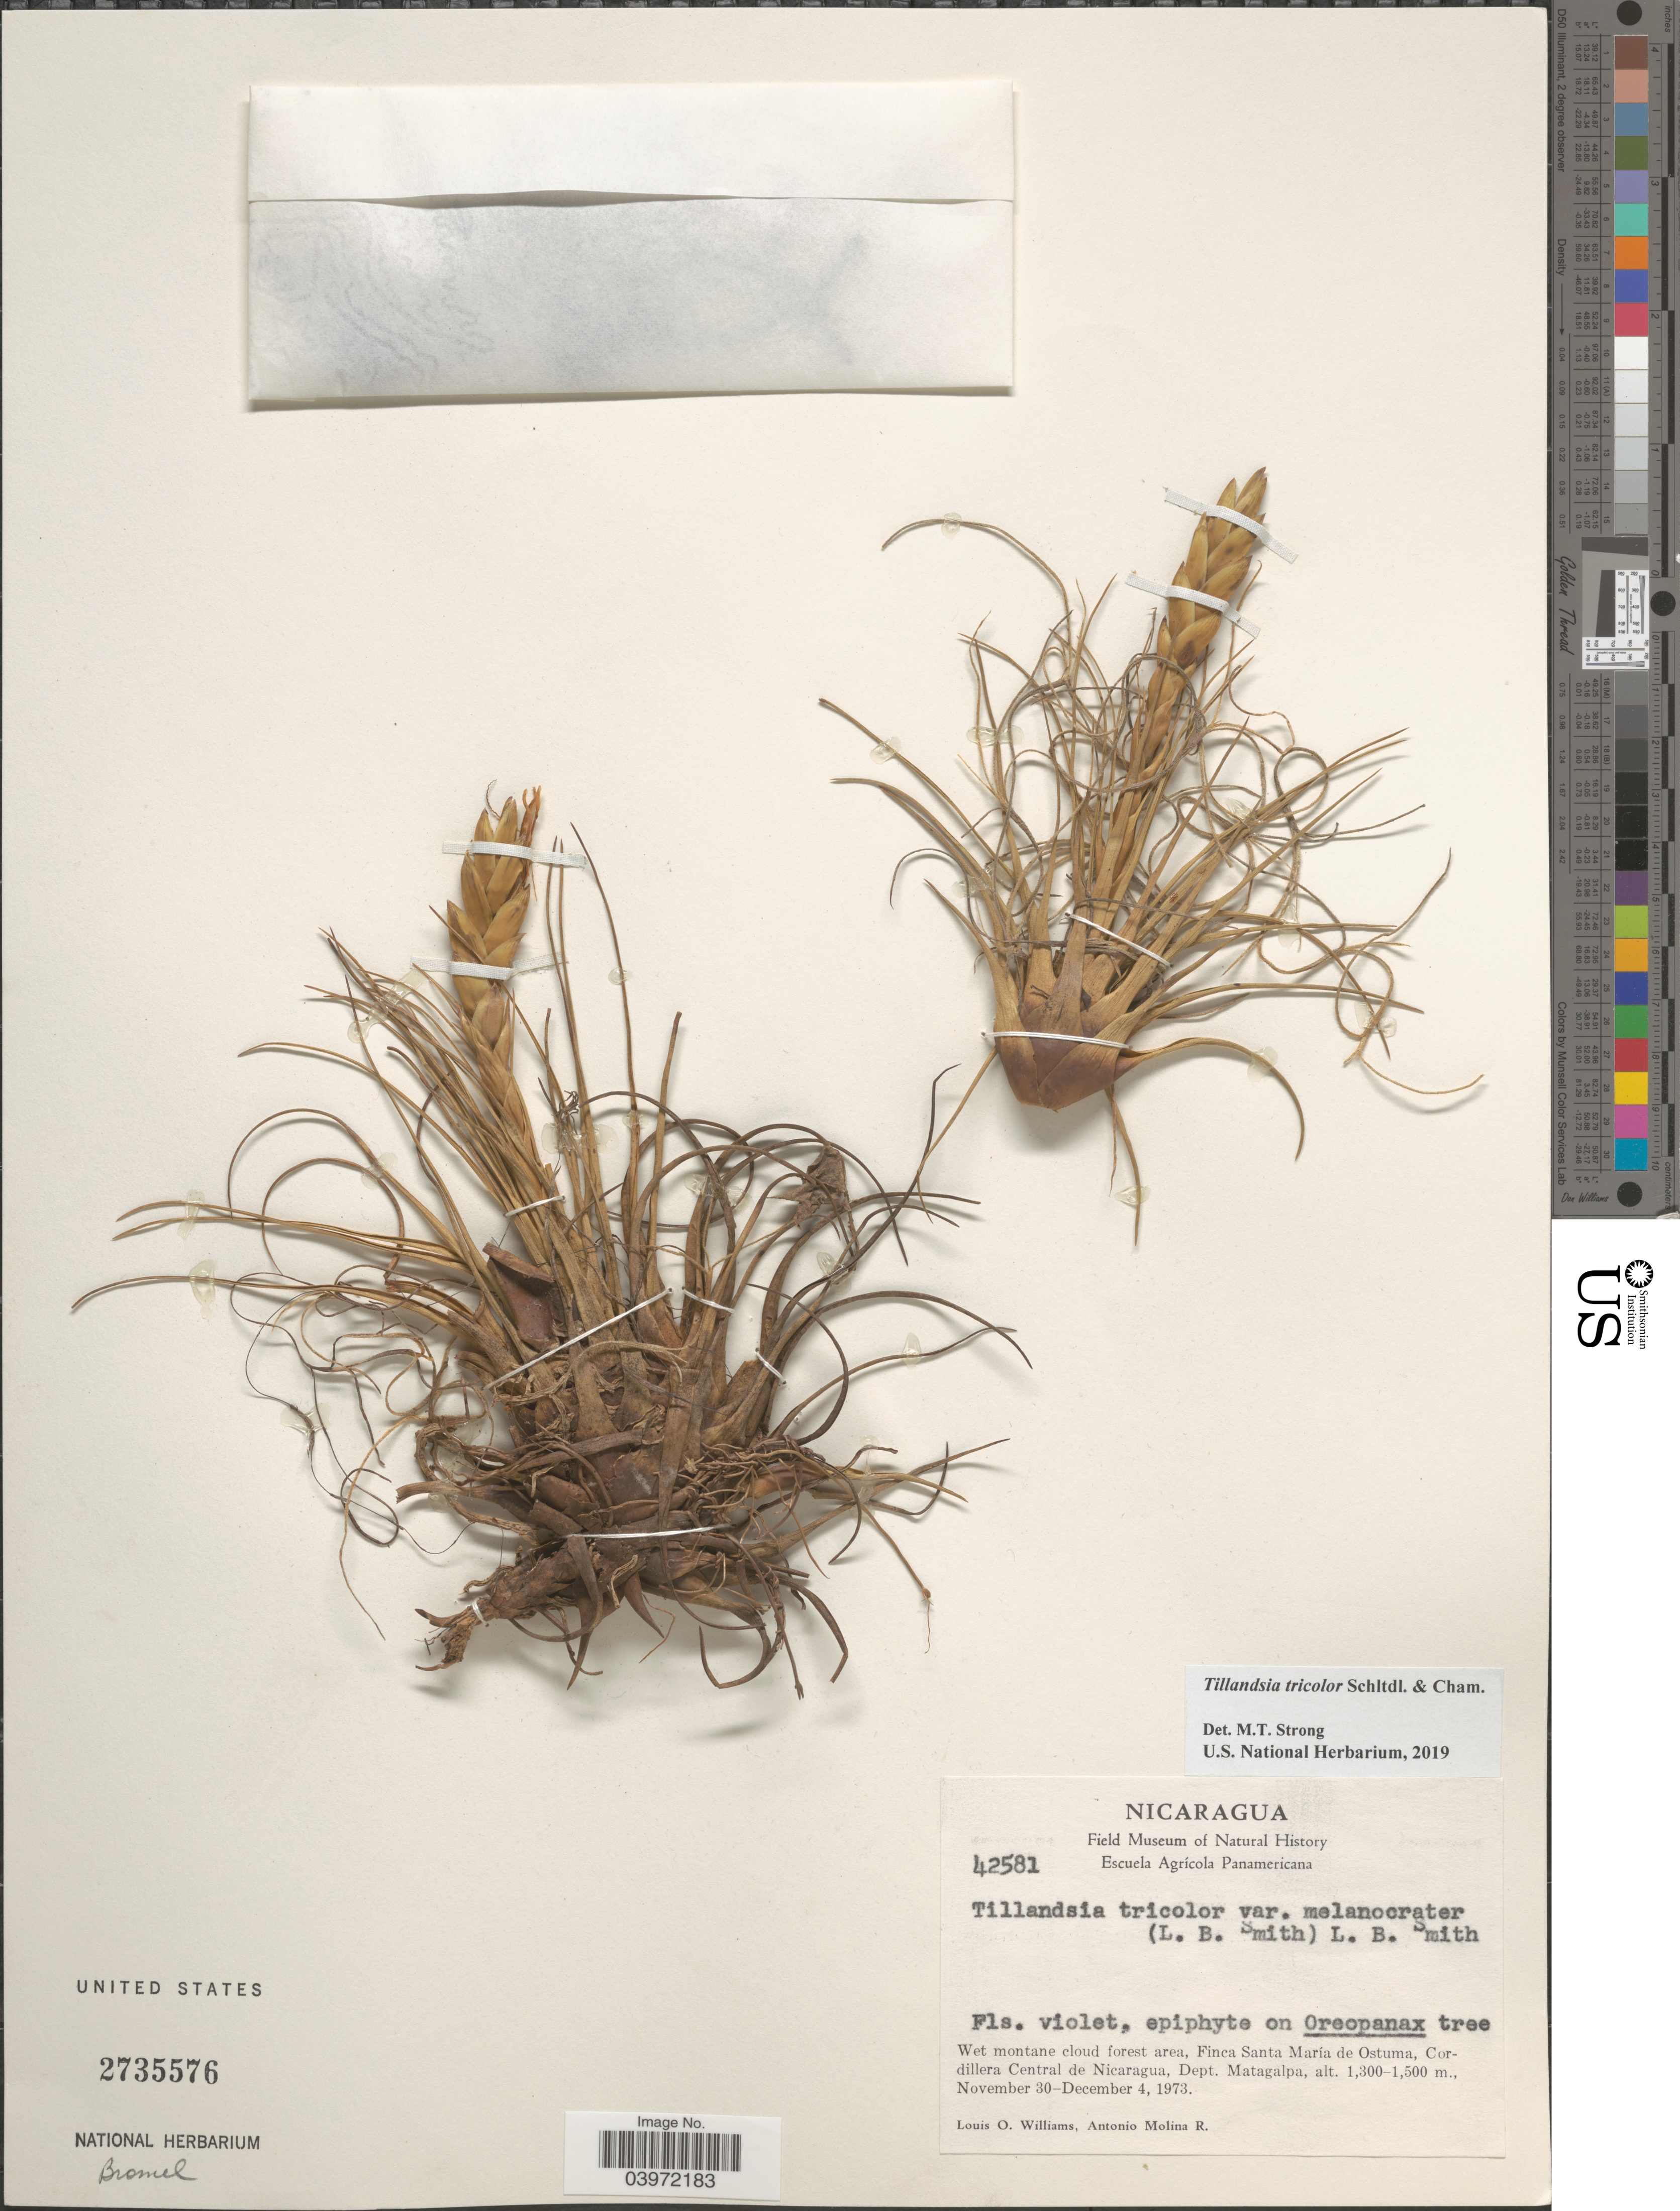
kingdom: Plantae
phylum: Tracheophyta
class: Liliopsida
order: Poales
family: Bromeliaceae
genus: Tillandsia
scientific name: Tillandsia tricolor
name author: Schltdl. & Cham.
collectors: L. O. Williams & A. Molina R.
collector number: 42581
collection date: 1973-11-30/1973-12-04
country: Nicaragua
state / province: Matagalpa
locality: Wet montane cloud forest area, Finca Santa María de Ostuma, Cordillera Central de Nicaragua, Dept. Matagalpa.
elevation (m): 1300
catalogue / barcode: US 2735576